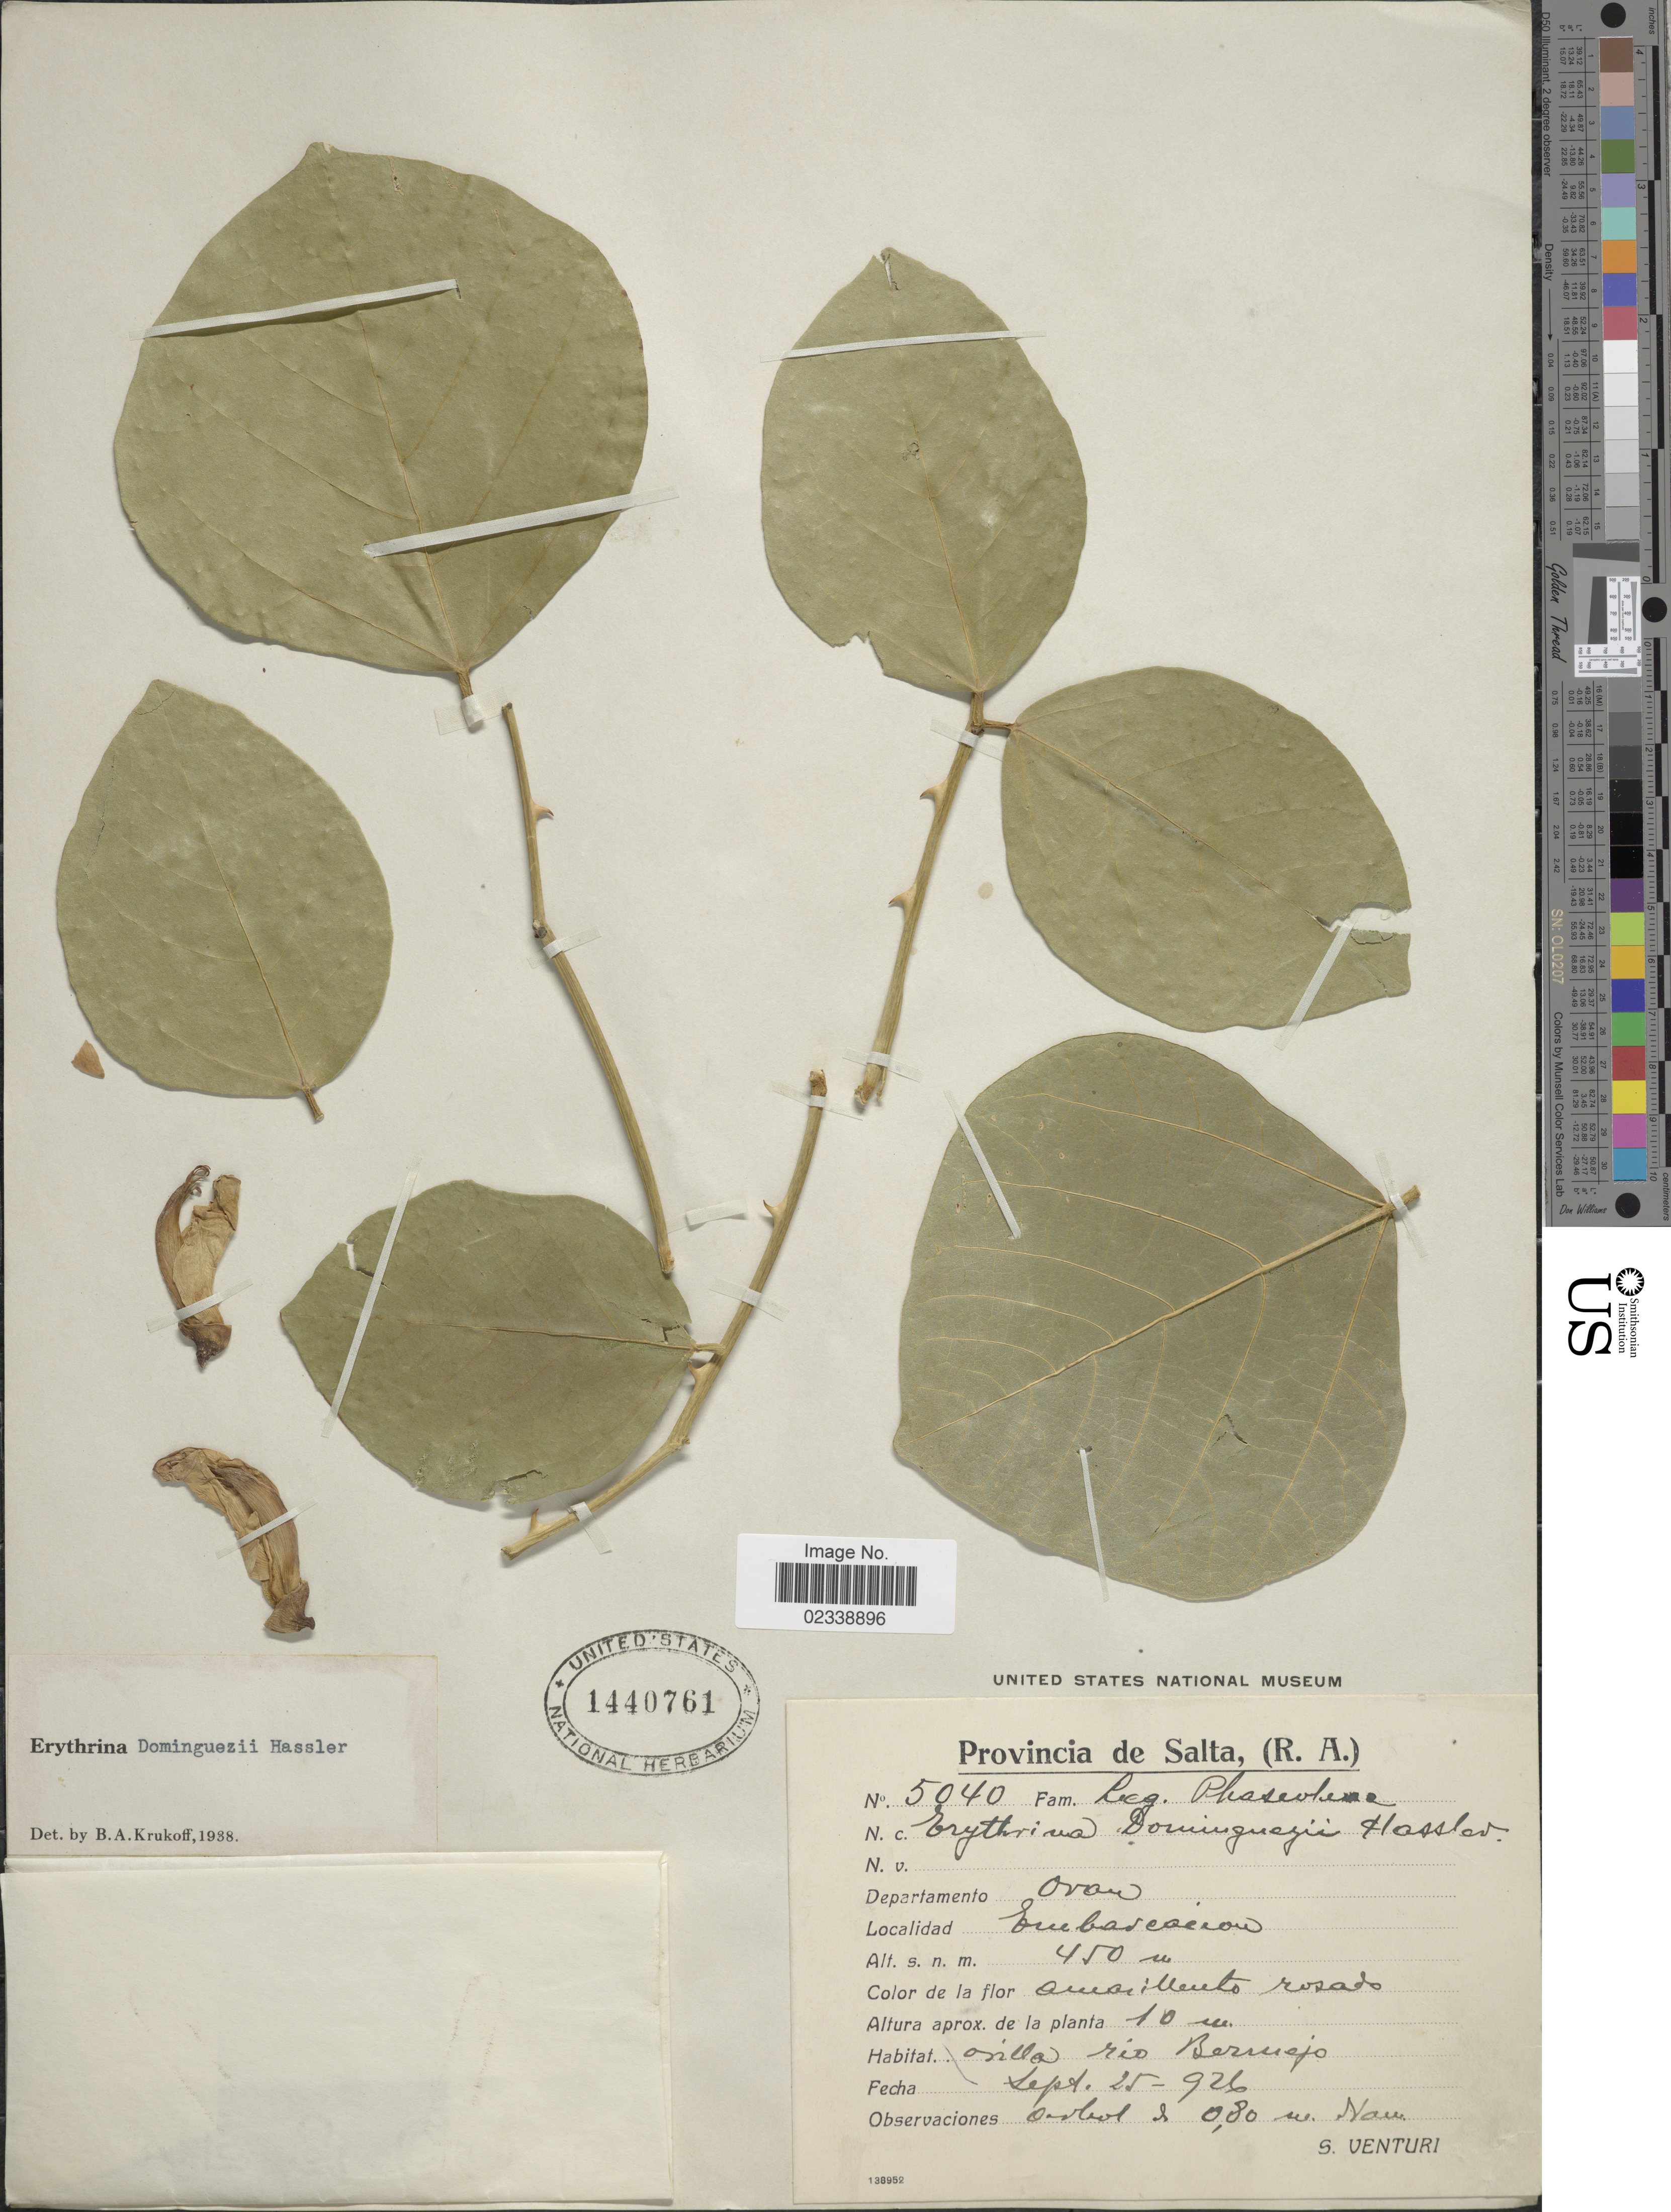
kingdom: Plantae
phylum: Tracheophyta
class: Magnoliopsida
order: Fabales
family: Fabaceae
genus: Erythrina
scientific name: Erythrina dominguezii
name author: Hassl.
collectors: S. Venturi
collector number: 5040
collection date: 1926-09-25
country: Argentina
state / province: Salta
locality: Departamento Oran, Embarcación, orilla rio Bermejo.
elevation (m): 450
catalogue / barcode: US 1440761